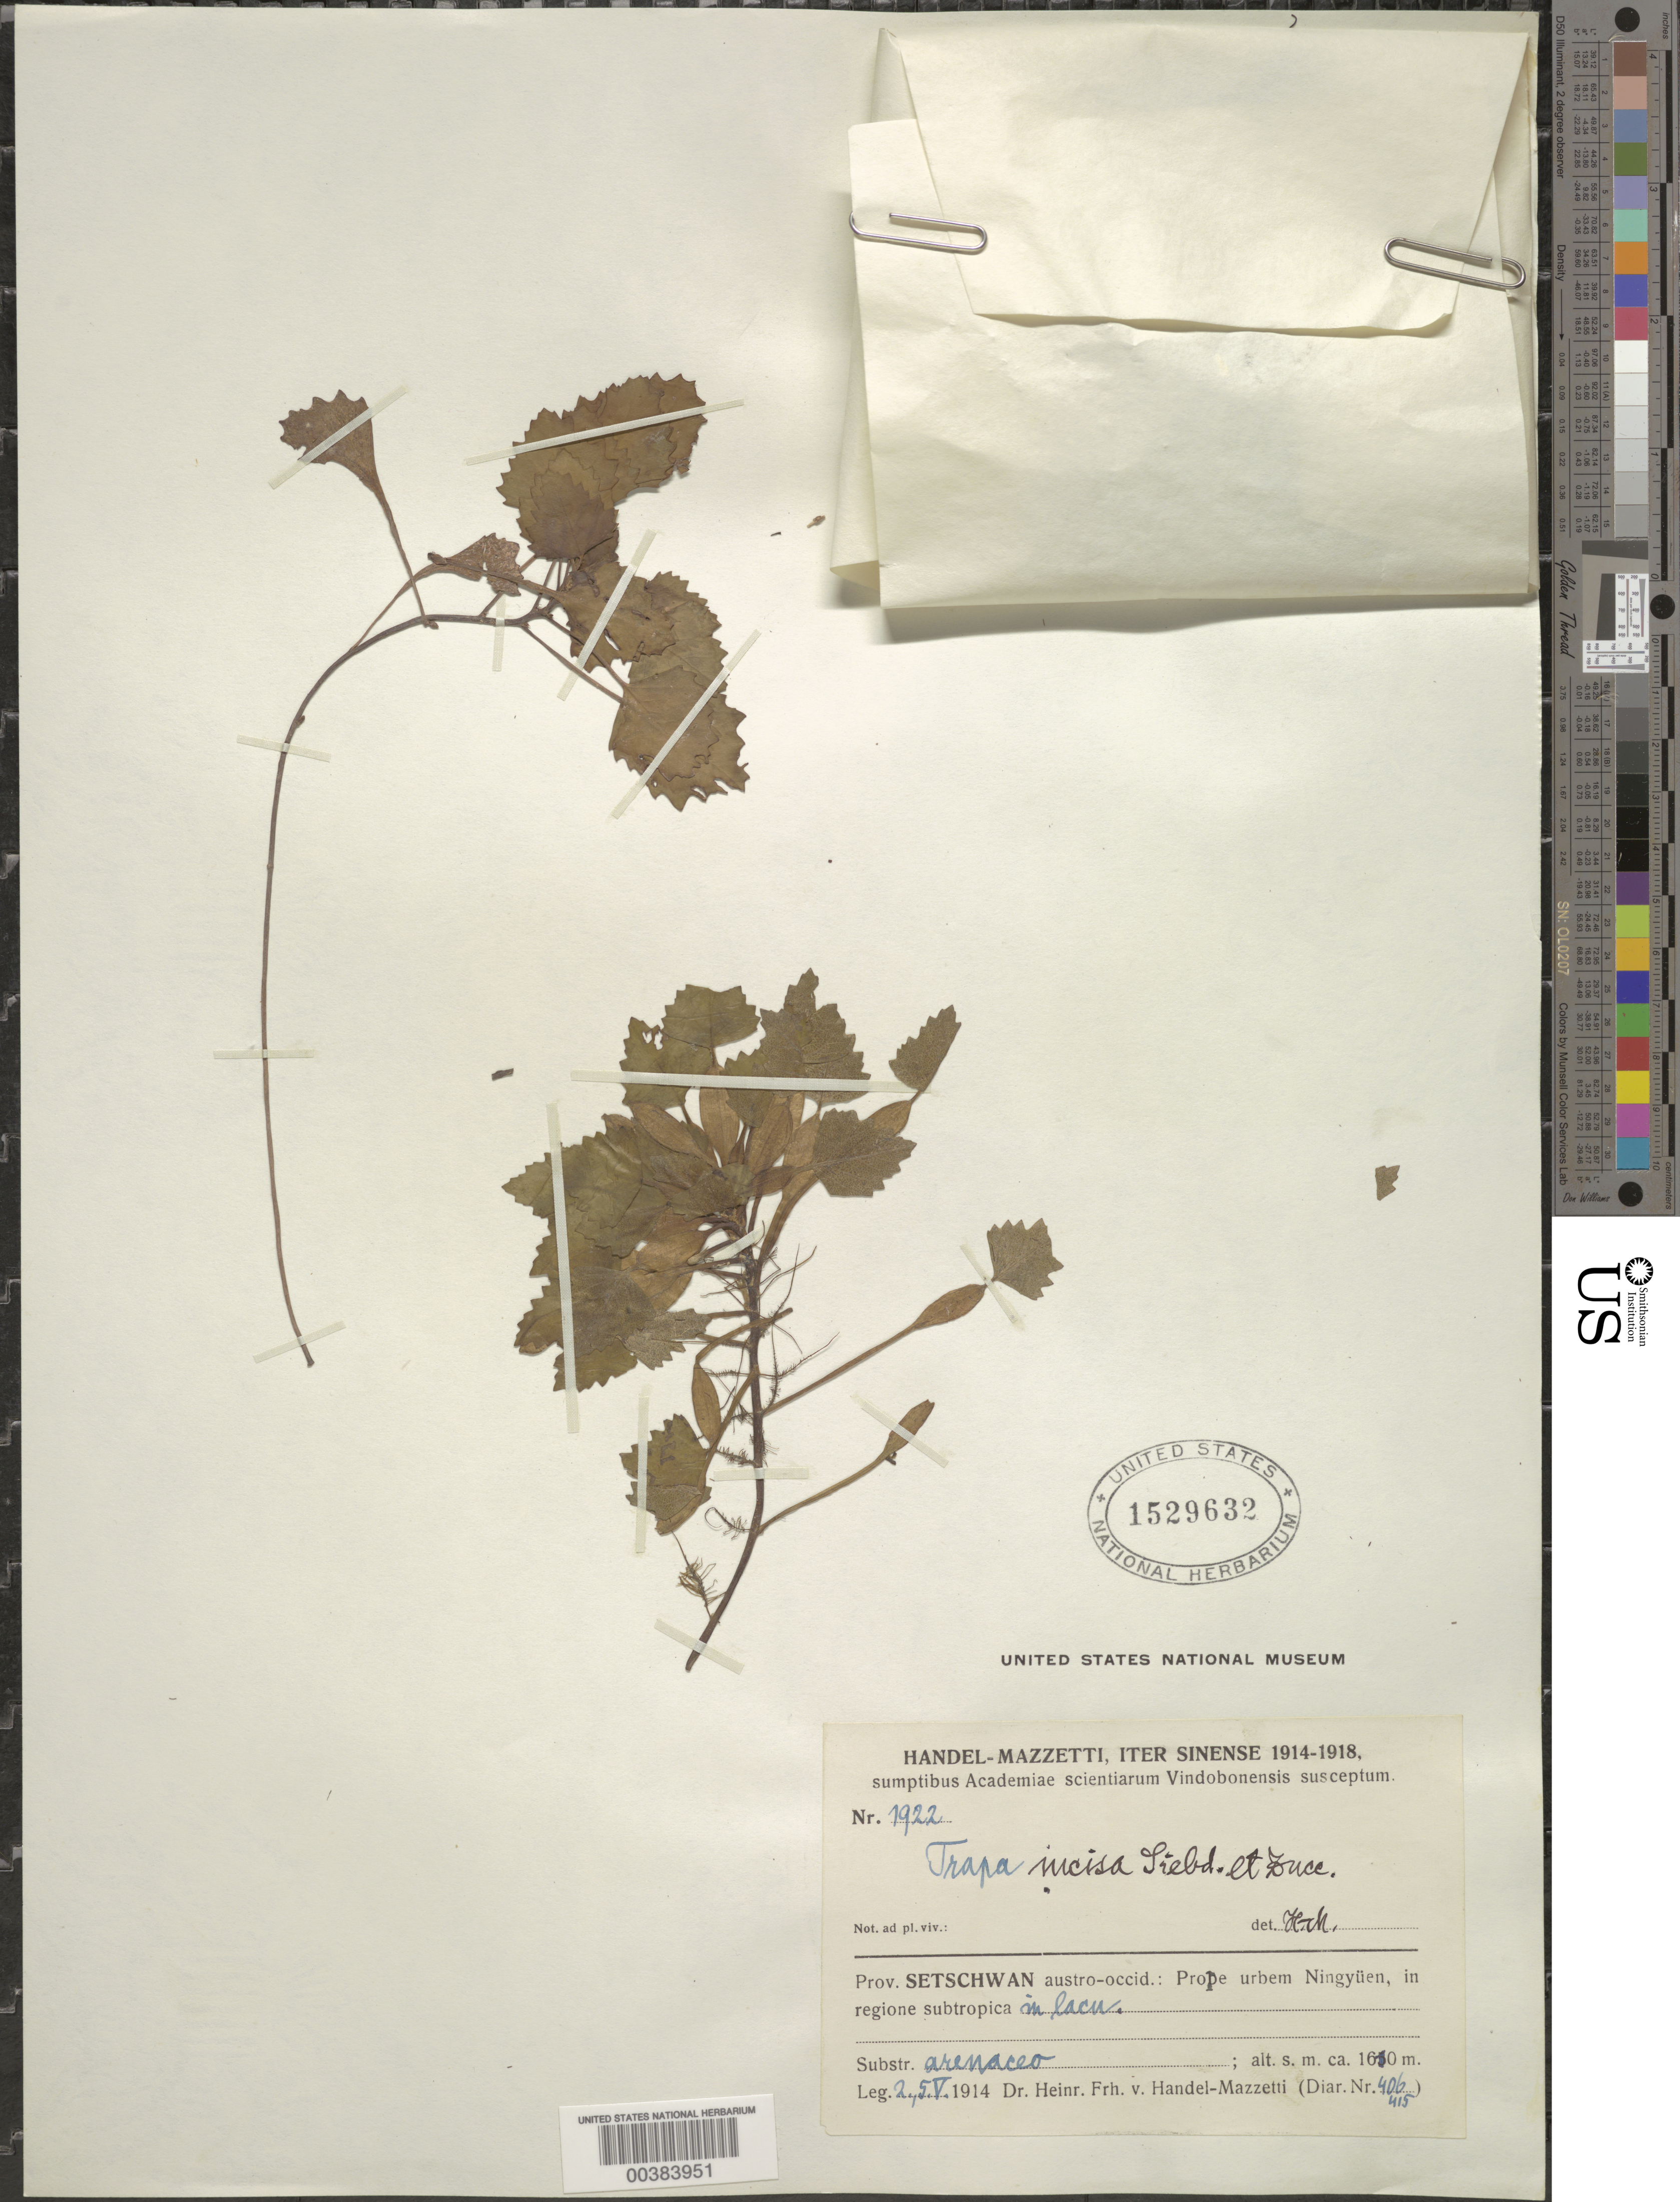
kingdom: Plantae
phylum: Tracheophyta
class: Magnoliopsida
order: Myrtales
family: Lythraceae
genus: Trapa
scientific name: Trapa incisa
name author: Siebold & Zucc.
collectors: H. Handel-Mazzetti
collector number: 1922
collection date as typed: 1914 to -- -- 1918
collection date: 1914/1918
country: China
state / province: Sichuan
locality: Ningyuen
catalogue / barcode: US 1529632